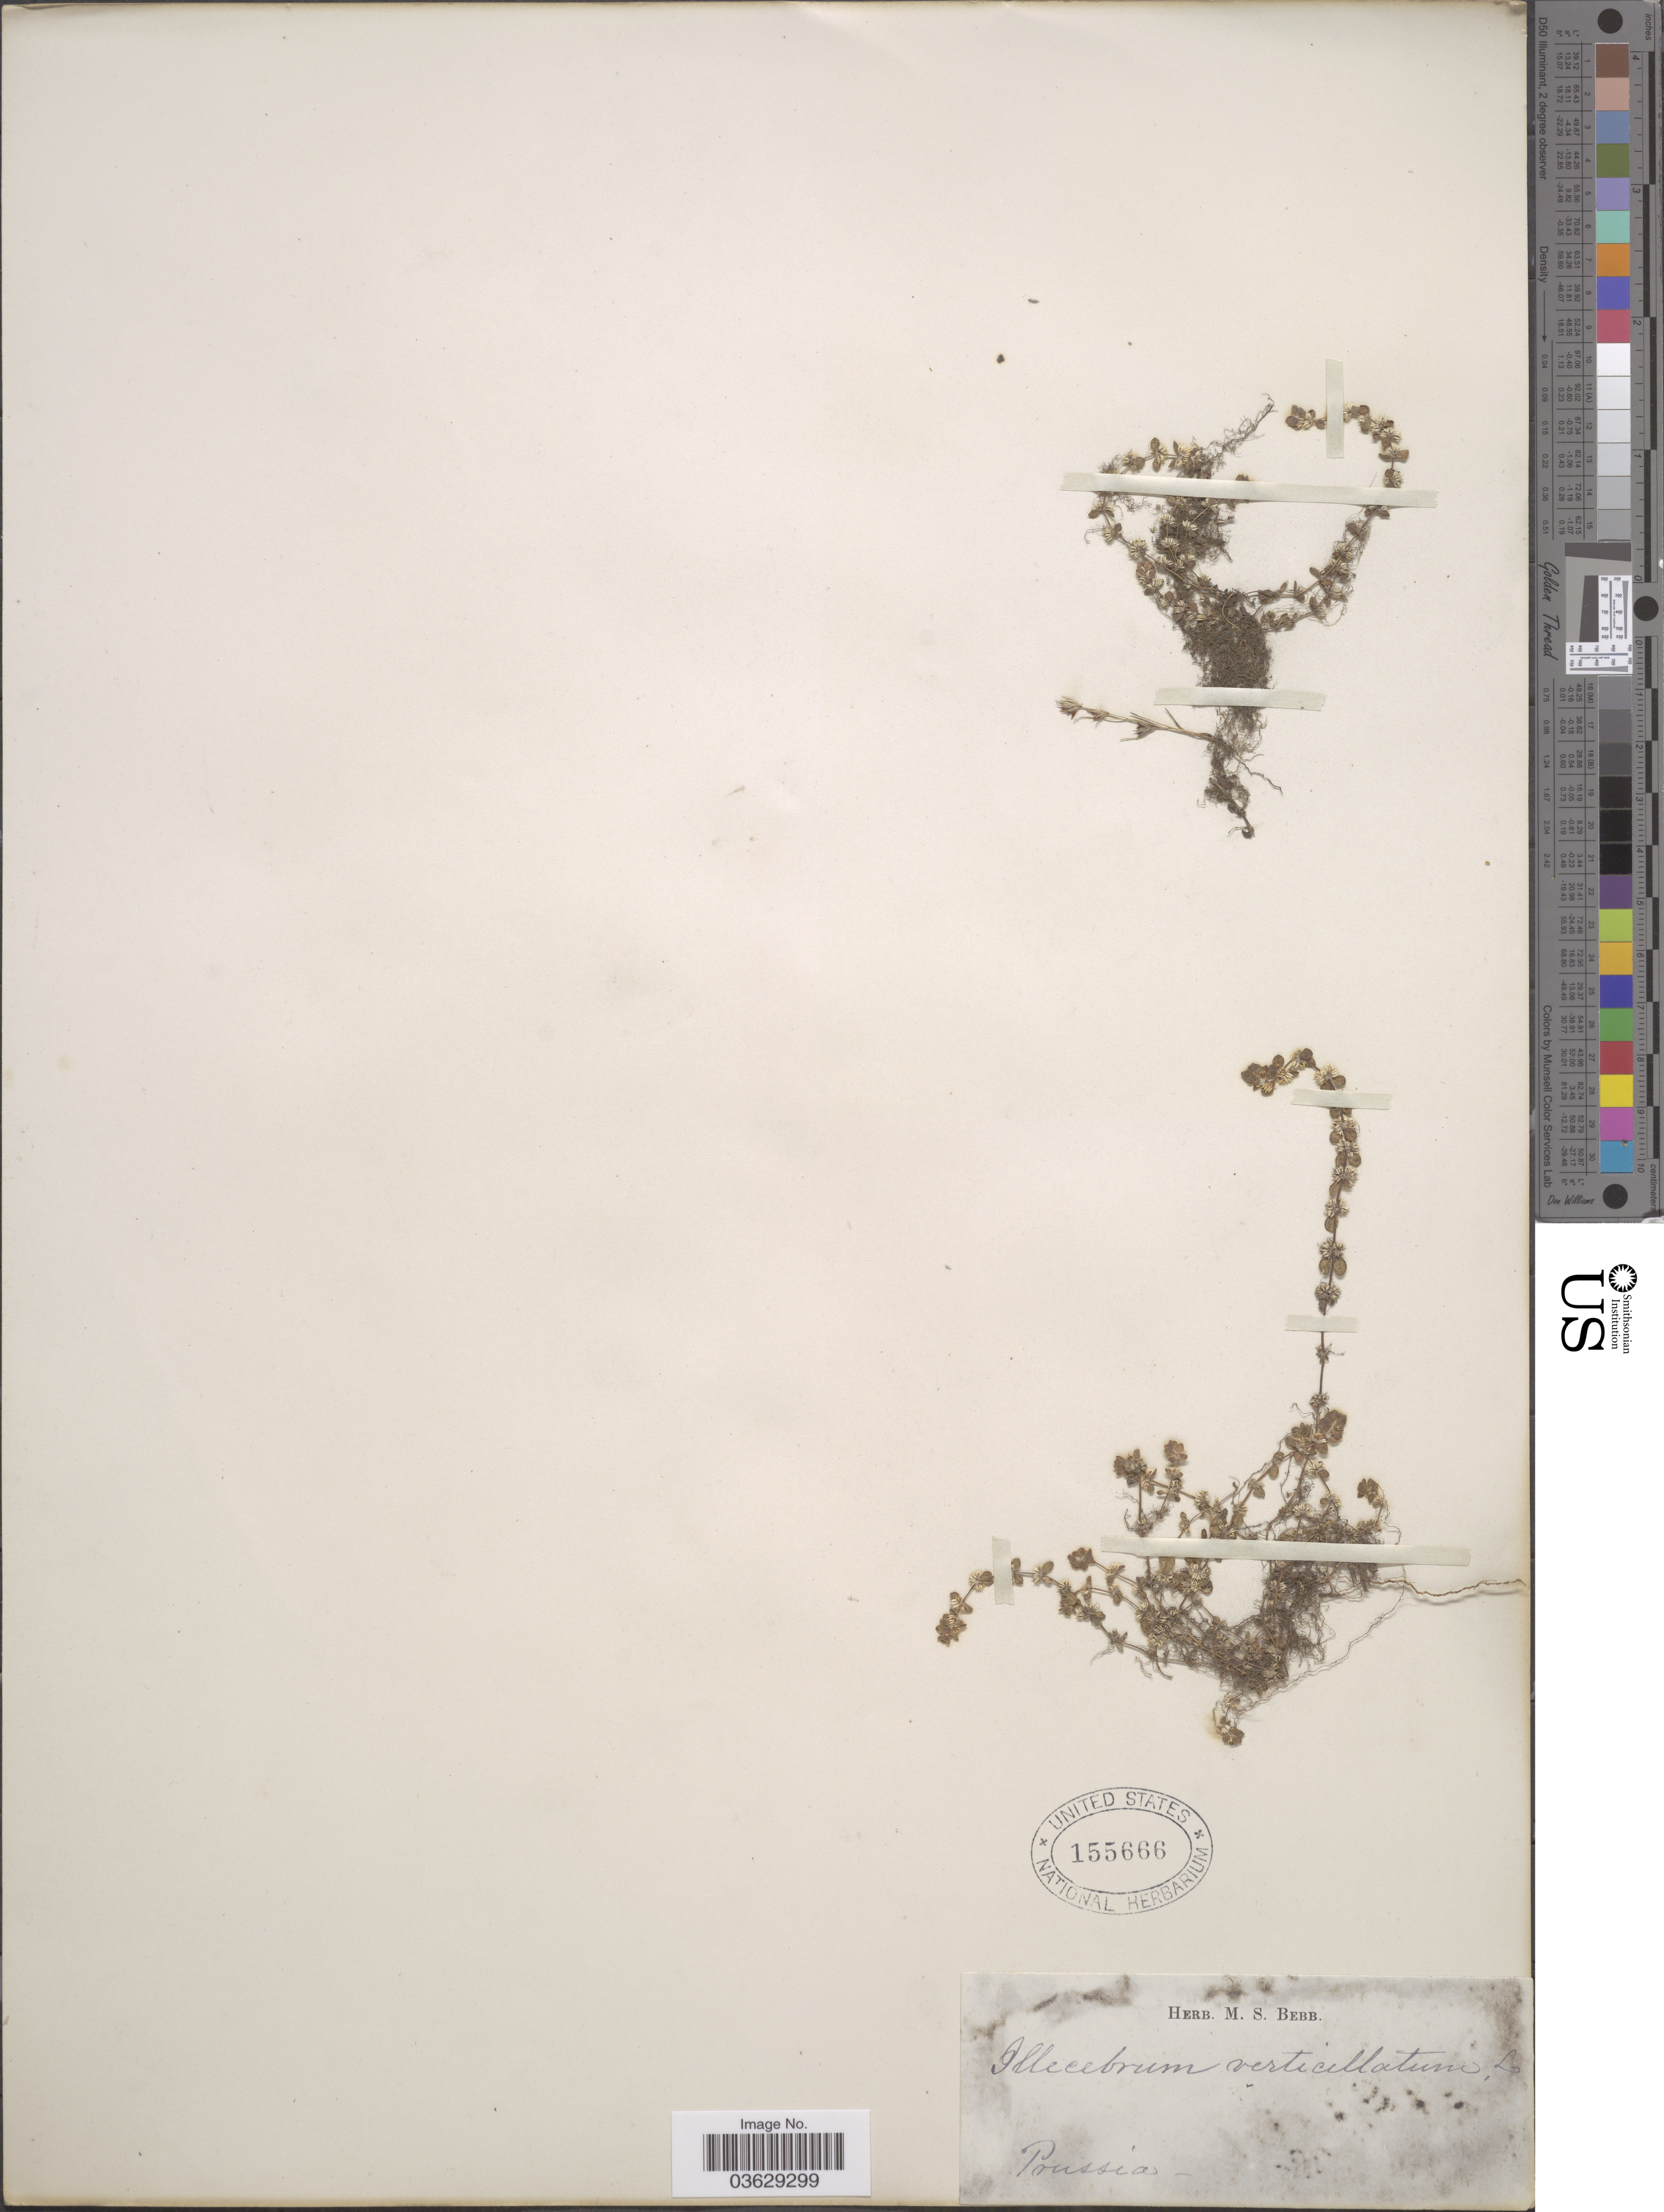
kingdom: Plantae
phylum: Tracheophyta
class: Magnoliopsida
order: Caryophyllales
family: Caryophyllaceae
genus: Illecebrum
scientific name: Illecebrum verticillatum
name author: L.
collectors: ex Herb. M. S. Bebb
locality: Prussia.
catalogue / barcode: US 155666